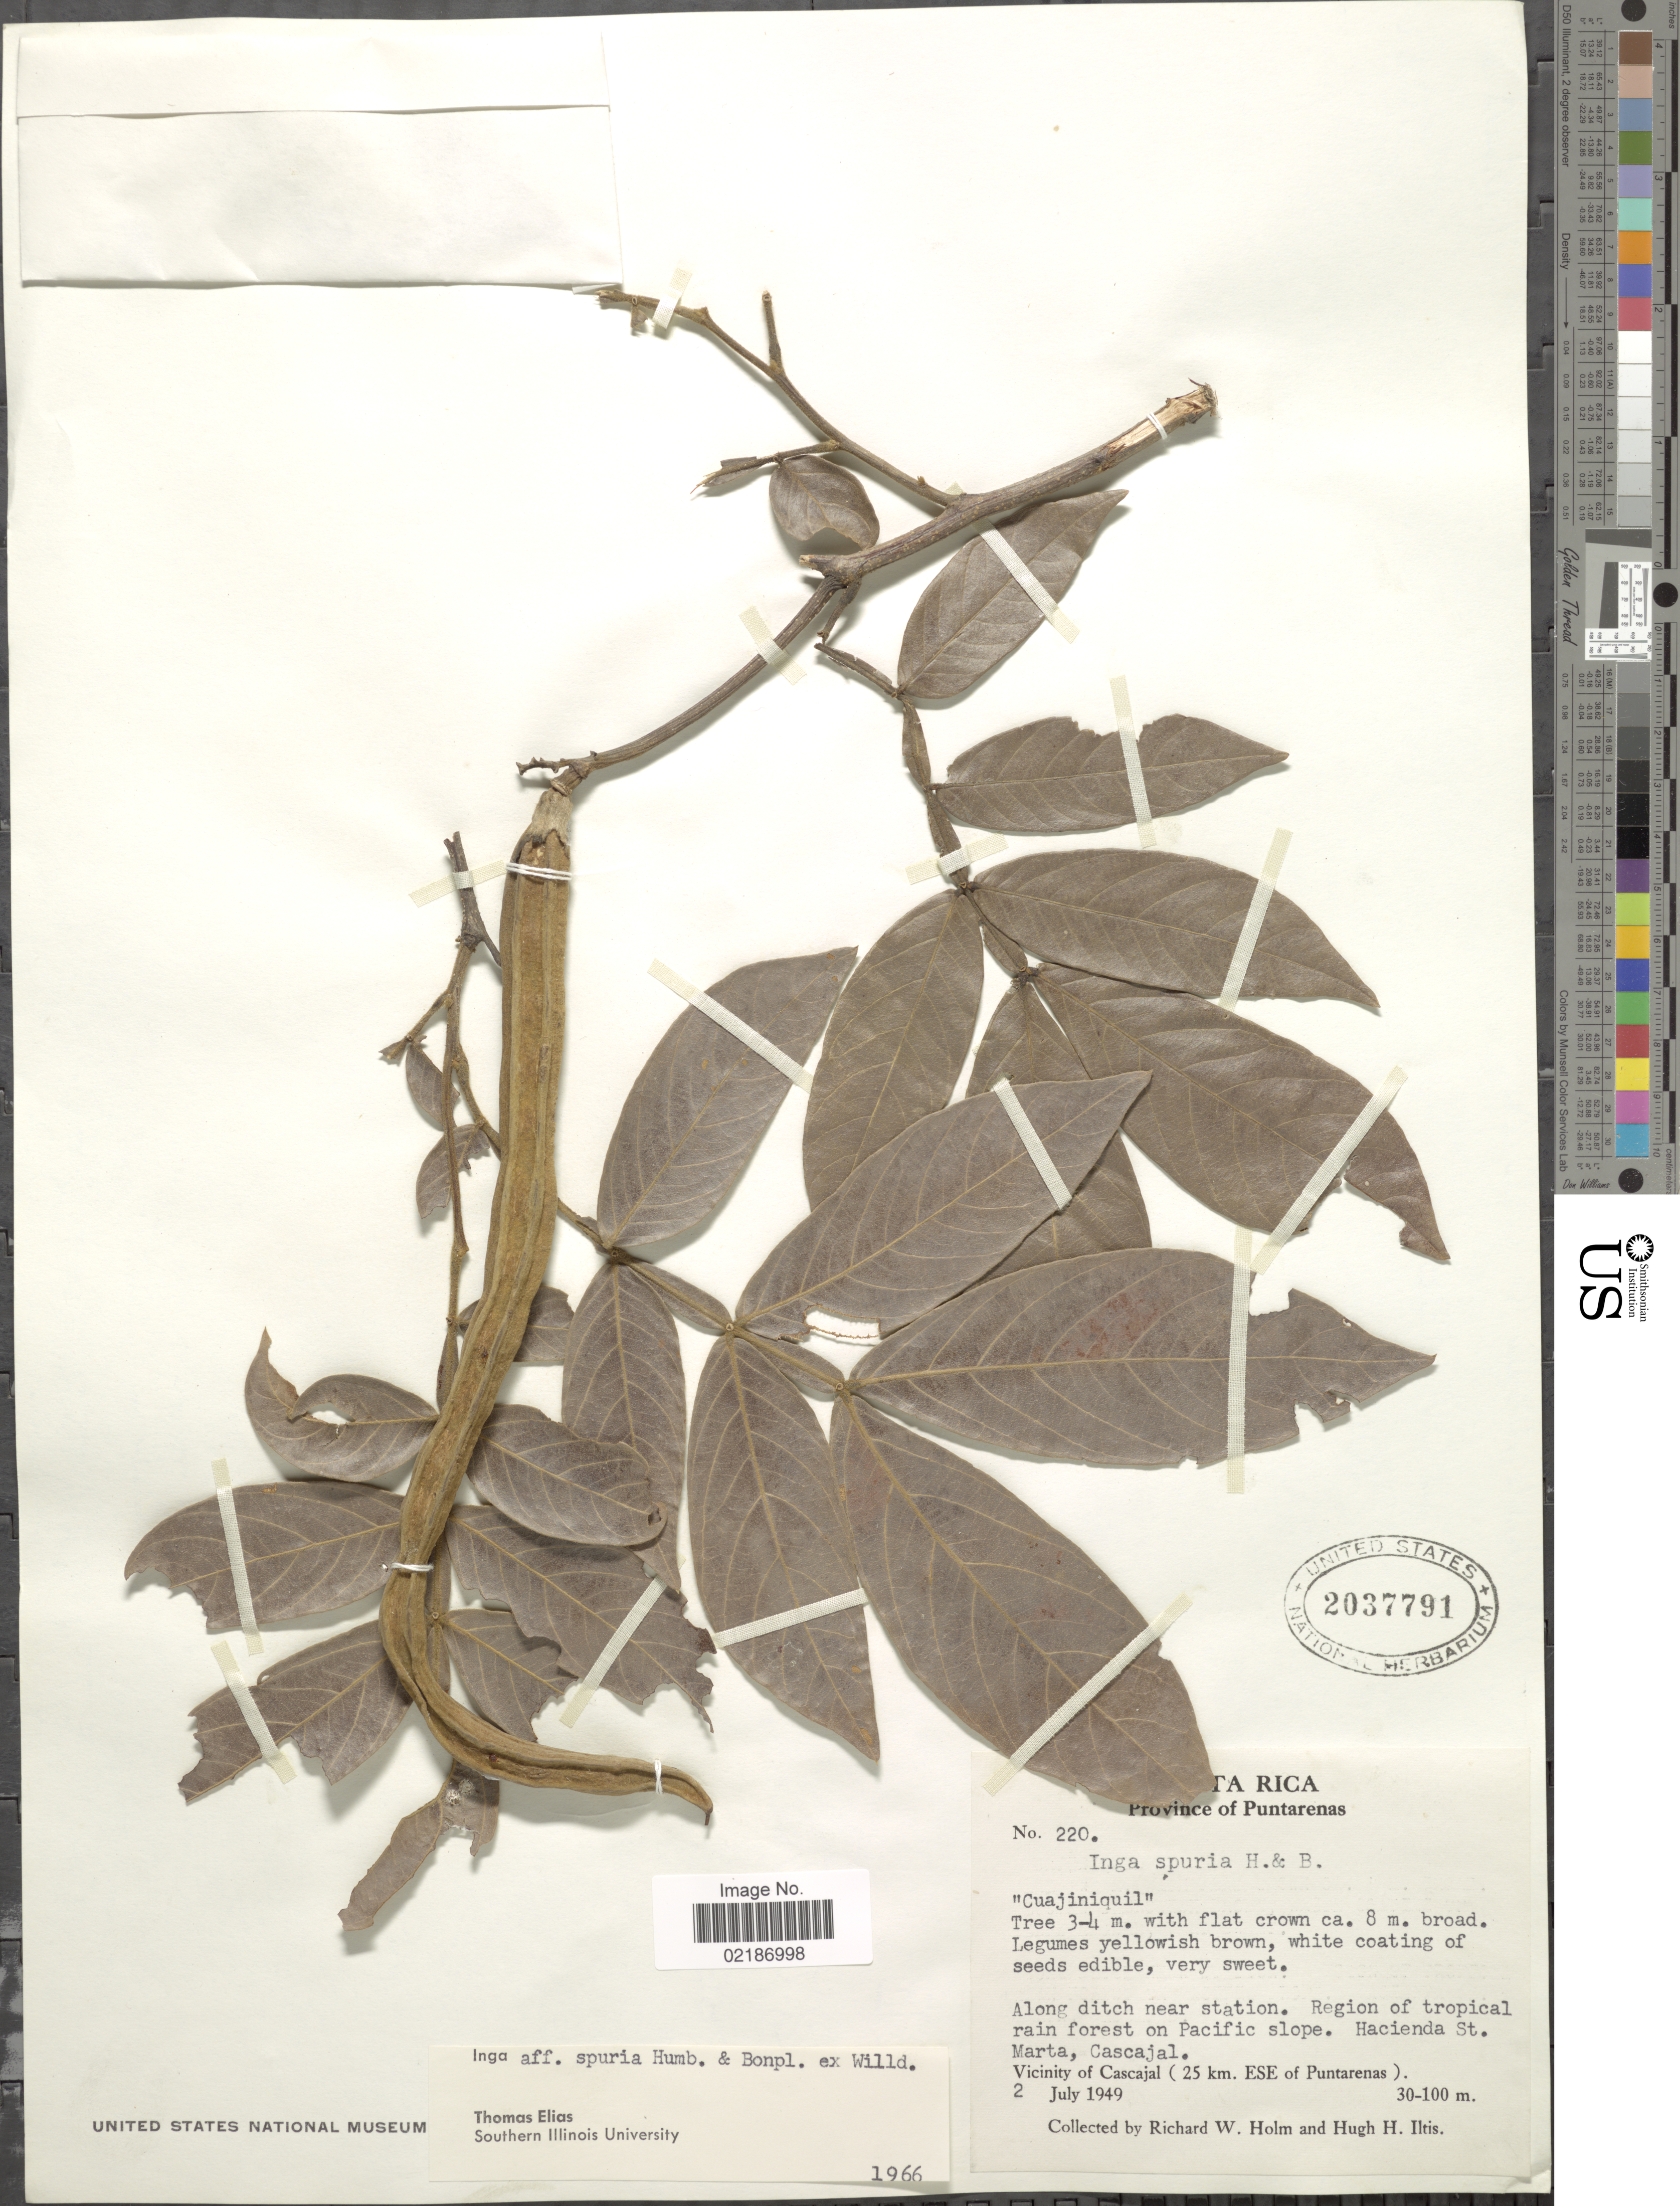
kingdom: Plantae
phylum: Tracheophyta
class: Magnoliopsida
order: Fabales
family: Fabaceae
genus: Inga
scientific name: Inga vera subsp. vera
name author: Willd.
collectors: R. W. Holm & H. H. Iltis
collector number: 220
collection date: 1949-07-02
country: Costa Rica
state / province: Puntarenas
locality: Along ditch near station, region of tropical rain forest on Pacific Slope, Hacienda St. Marta, Cascajal, Vicinity of Cascajal (25 km ESE of Puntarenas)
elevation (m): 30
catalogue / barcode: US 2037791